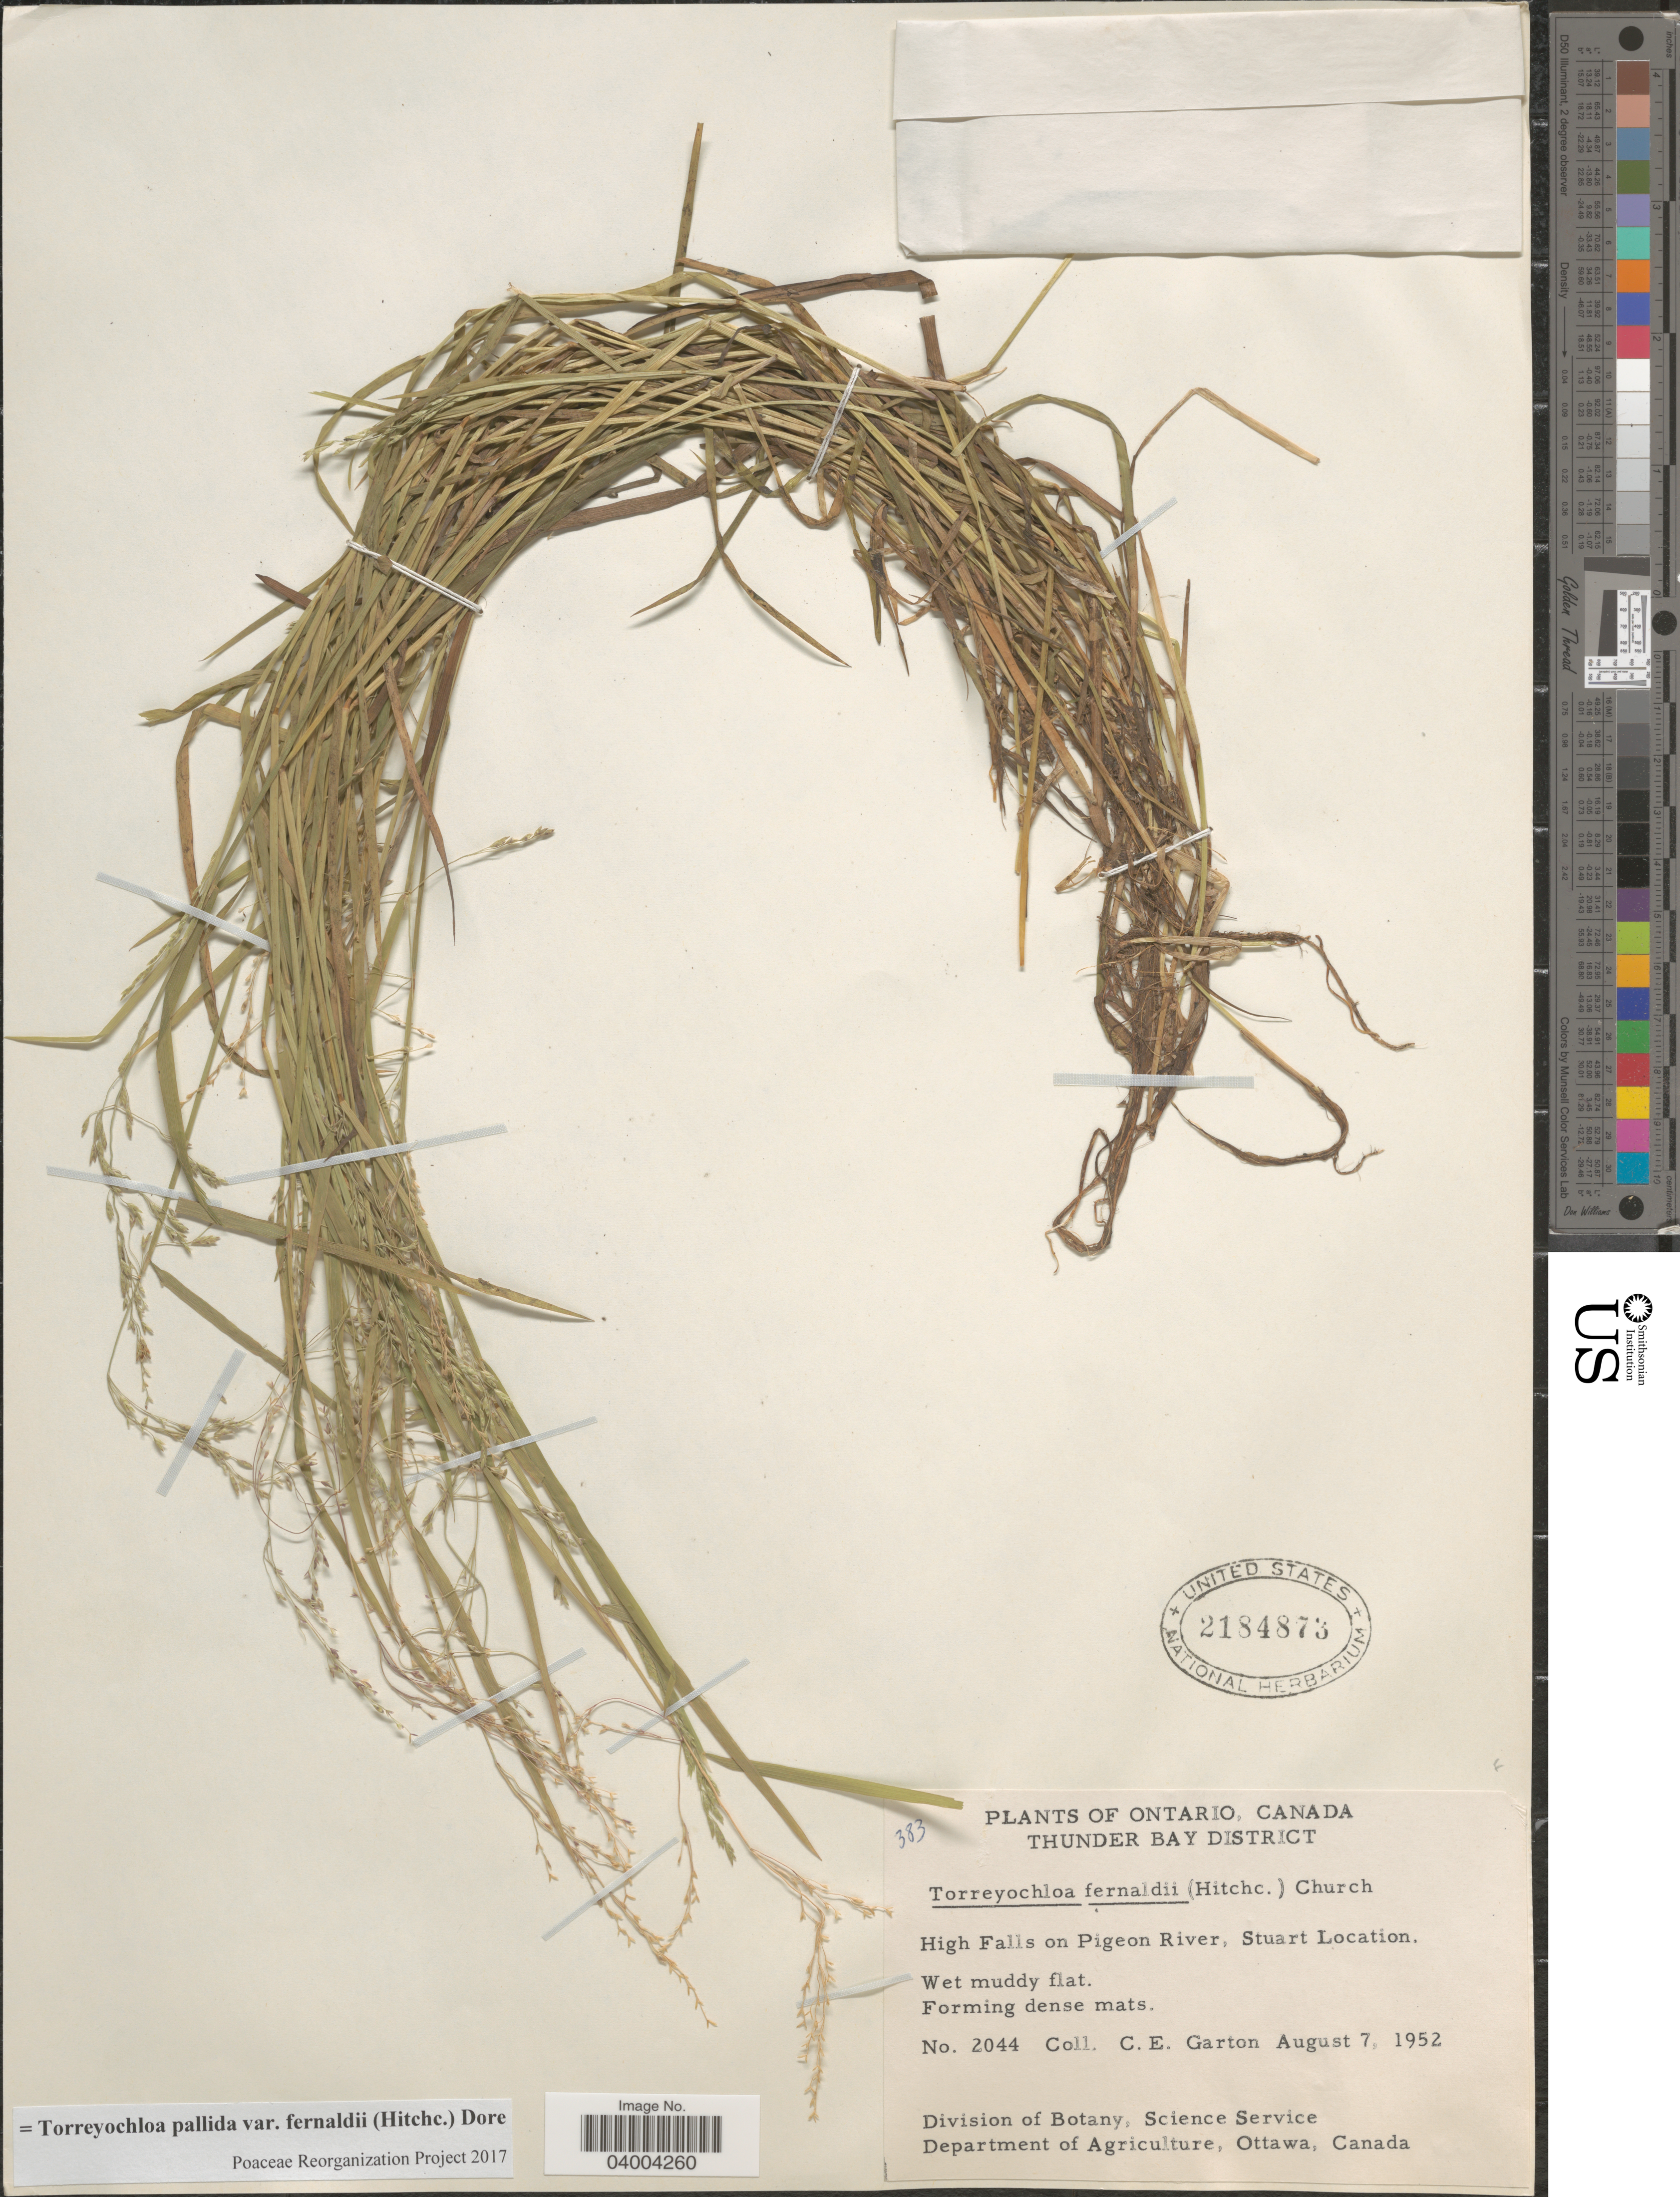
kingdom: Plantae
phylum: Tracheophyta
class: Liliopsida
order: Poales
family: Poaceae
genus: Torreyochloa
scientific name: Torreyochloa pallida var. fernaldii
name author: (Hitchc.) Dore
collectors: C. E. Garton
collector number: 2044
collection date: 1952-08-07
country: Canada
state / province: Ontario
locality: Thunder Bay District. High Falls on Pigeon River, Stuart Location. Wet muddy flat.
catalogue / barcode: US 2184873